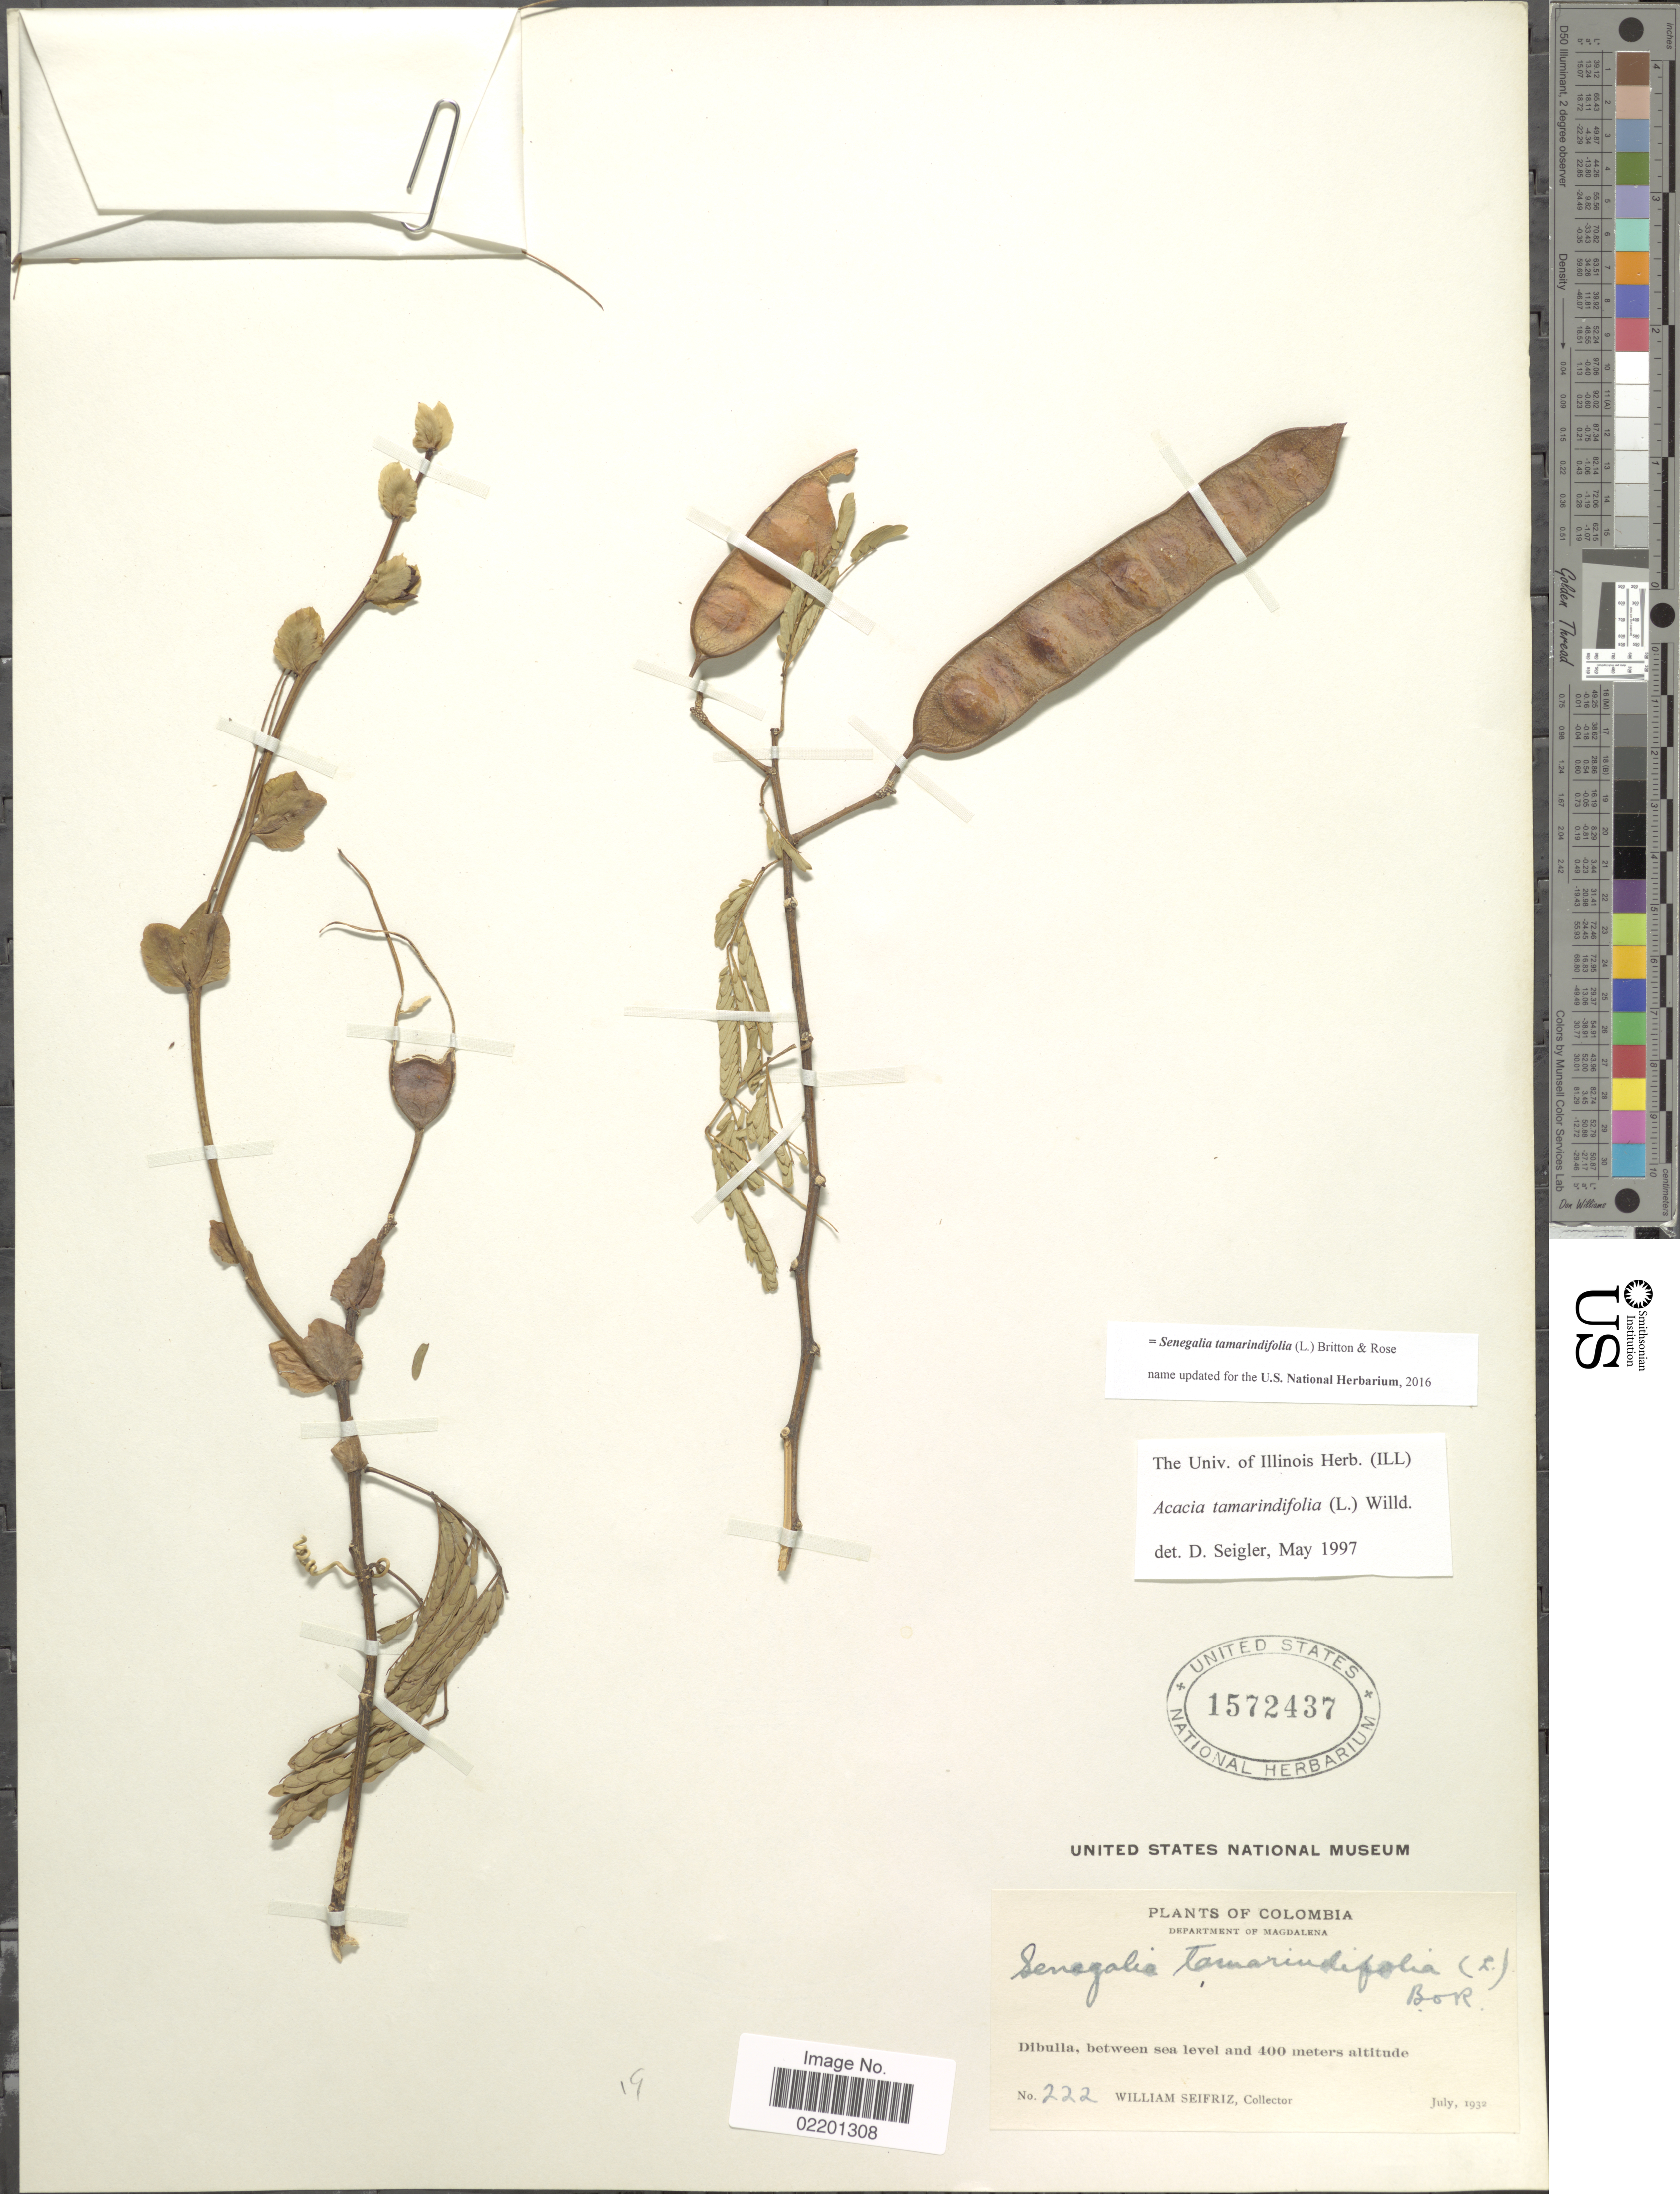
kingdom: Plantae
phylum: Tracheophyta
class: Magnoliopsida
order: Fabales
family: Fabaceae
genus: Senegalia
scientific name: Senegalia tamarindifolia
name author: (L.) Britton & Rose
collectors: W. Seifriz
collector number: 222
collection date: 1932-07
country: Colombia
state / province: Magdalena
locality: Department of Magdalena, Dibulla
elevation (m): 400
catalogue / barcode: US 1572437